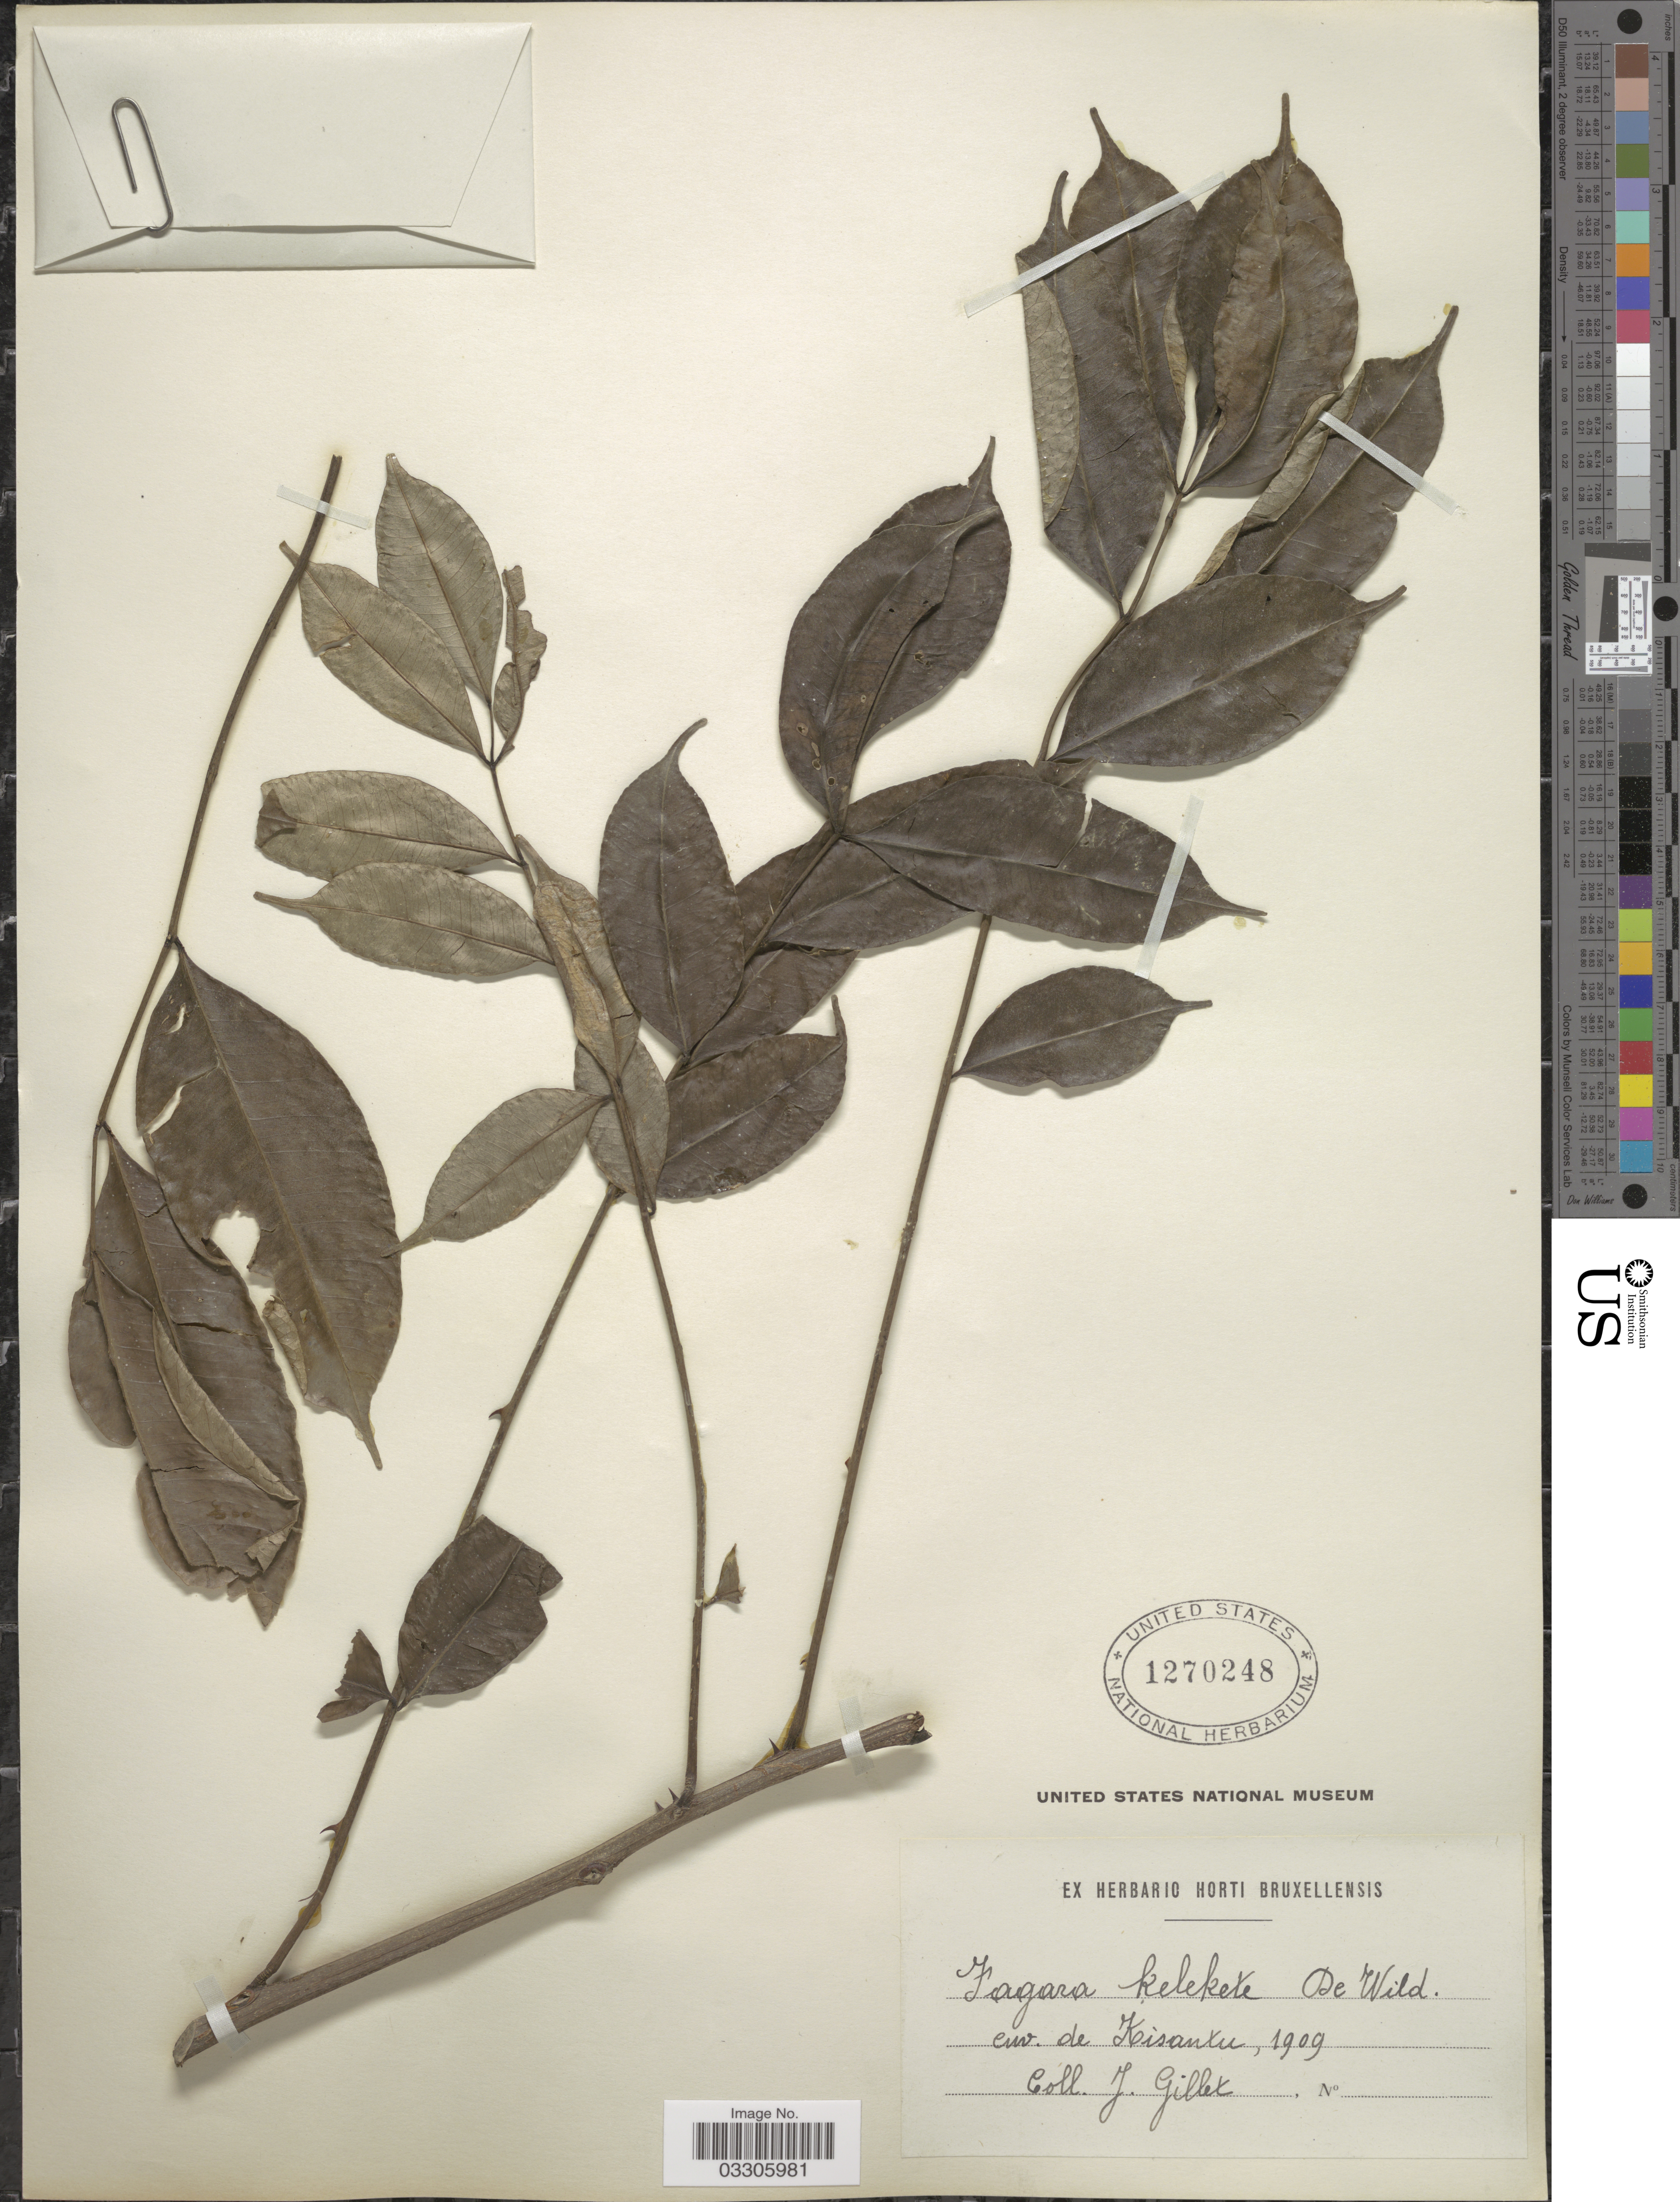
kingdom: Plantae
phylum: Tracheophyta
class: Magnoliopsida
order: Sapindales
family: Rutaceae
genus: Zanthoxylum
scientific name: Zanthoxylum leprieurii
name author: Guill. & Perr.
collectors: J. M. Gillet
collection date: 1909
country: Congo, Democratic Republic of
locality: Env. de Kisantu.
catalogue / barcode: US 1270248